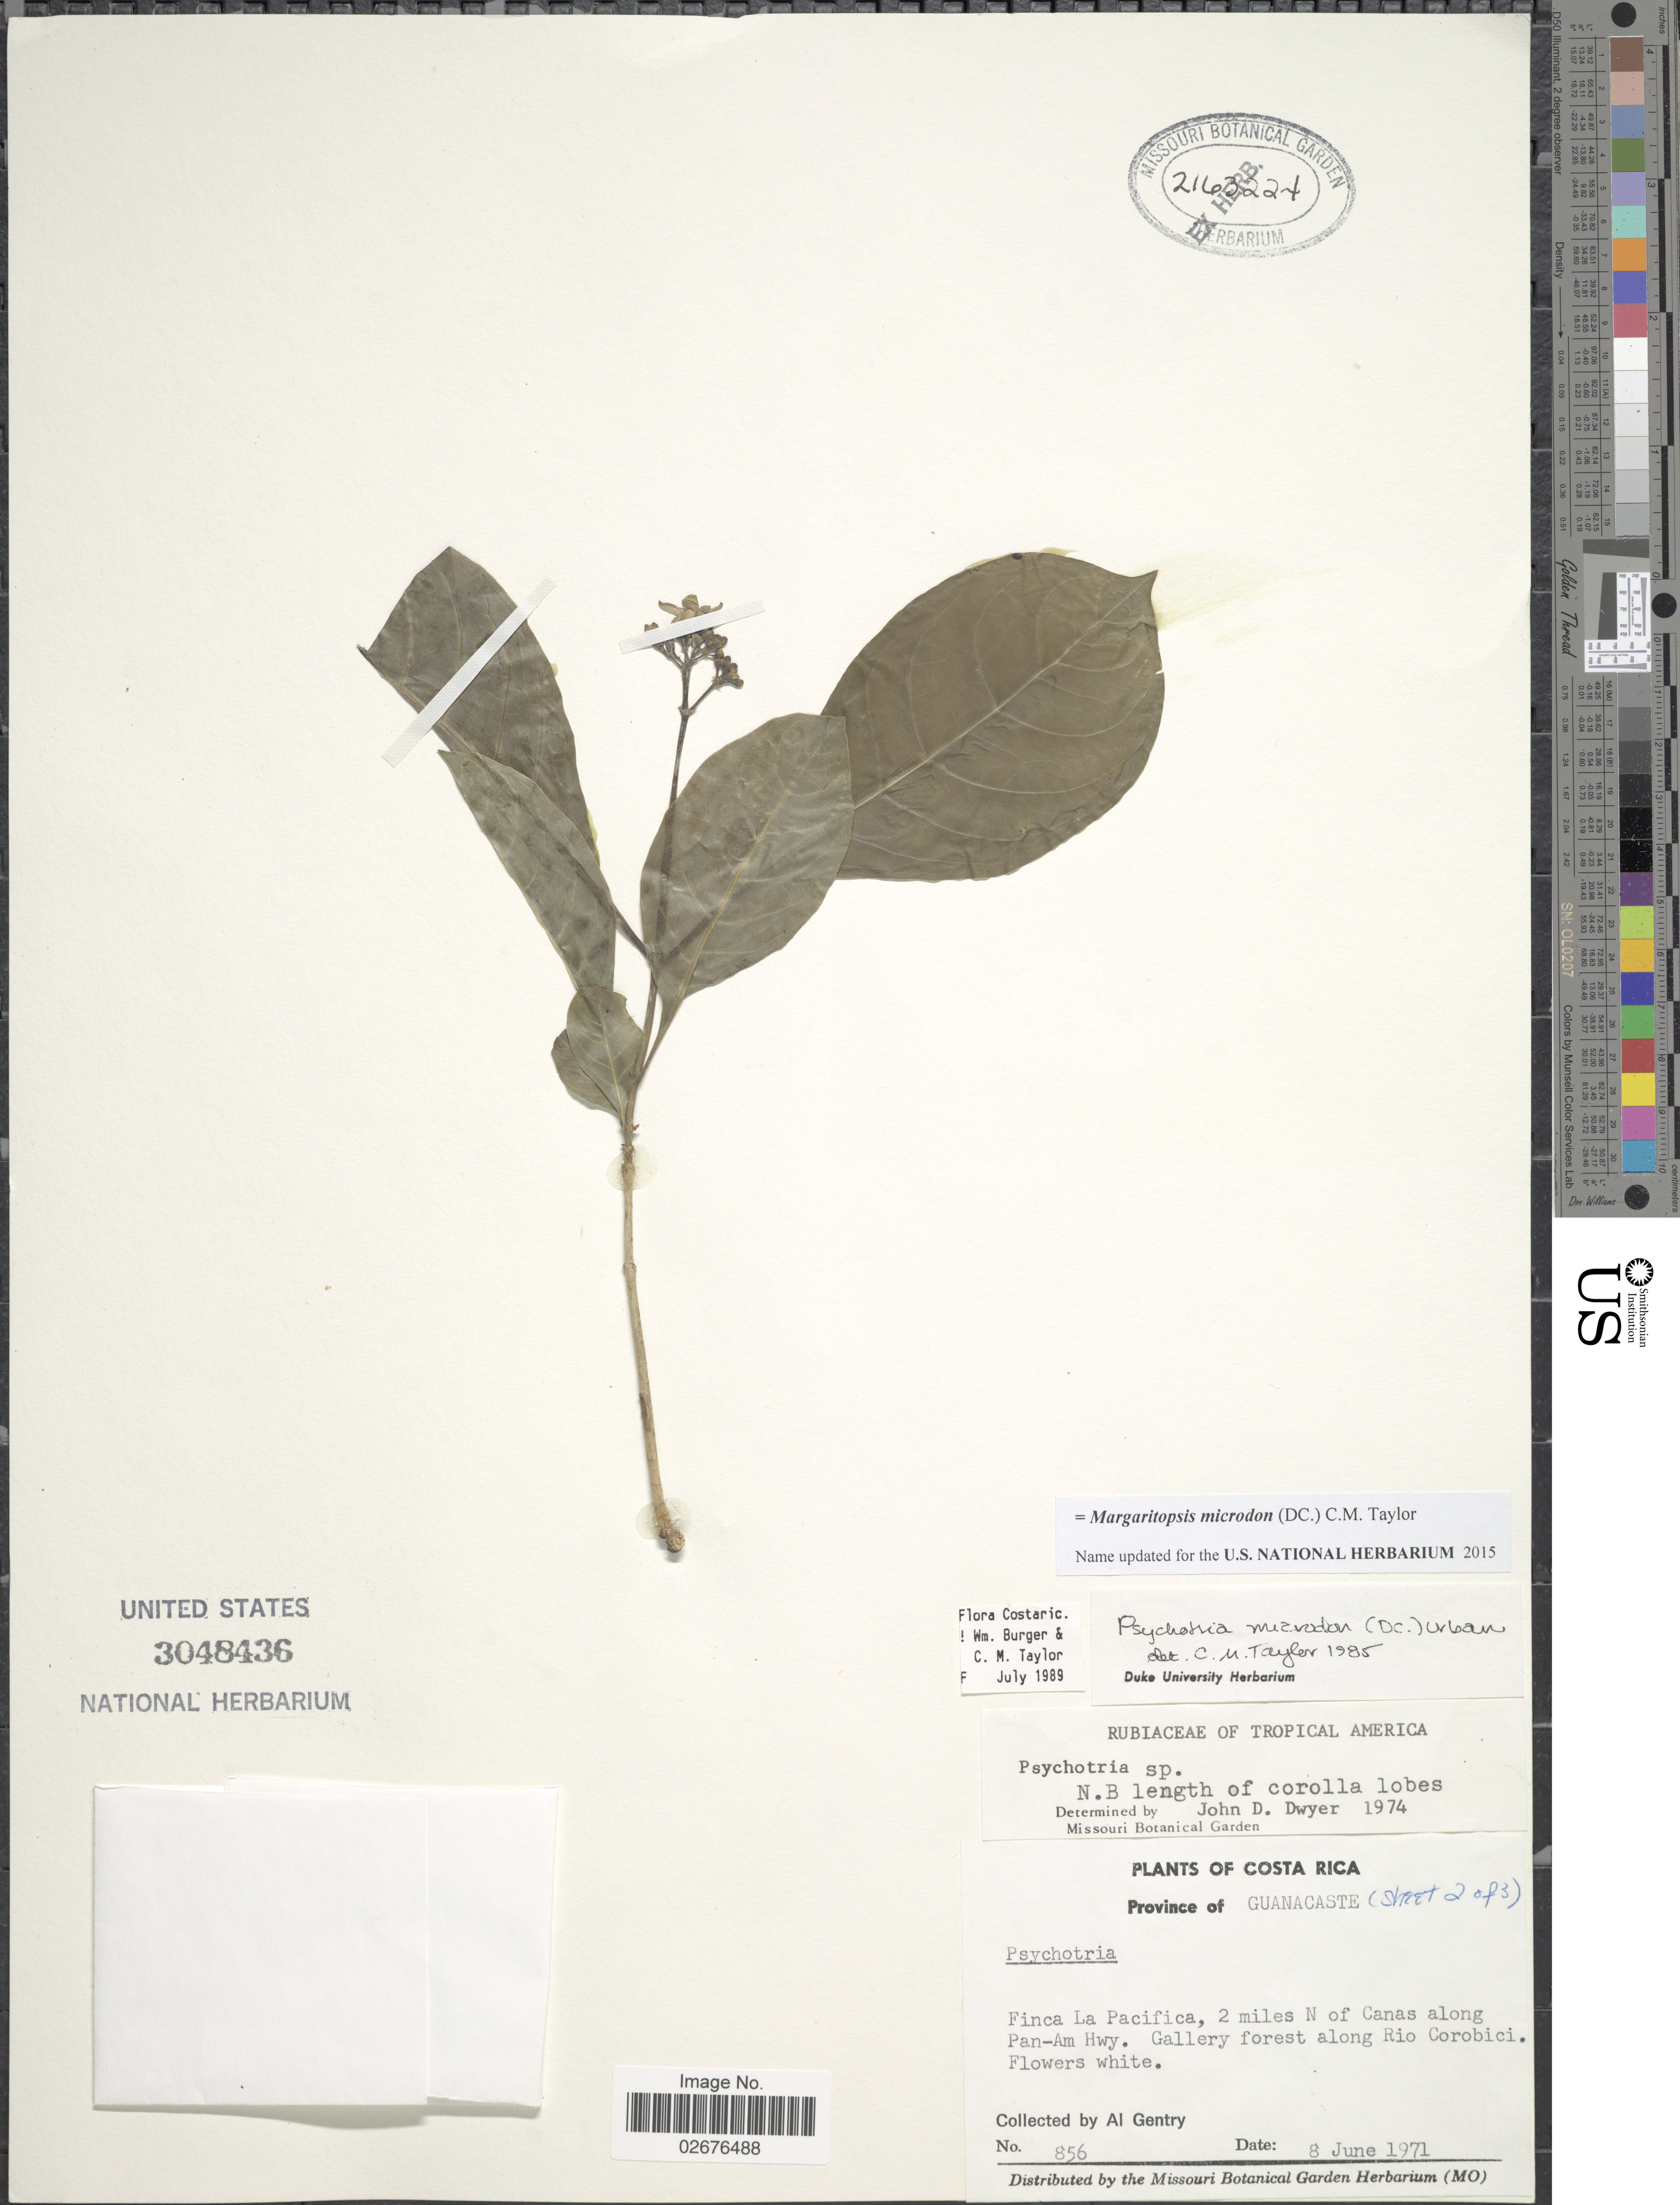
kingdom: Plantae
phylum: Tracheophyta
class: Magnoliopsida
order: Gentianales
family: Rubiaceae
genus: Margaritopsis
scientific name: Margaritopsis microdon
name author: (DC.) C.M. Taylor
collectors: A. H. Gentry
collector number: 856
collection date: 1971-06-08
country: Costa Rica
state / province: Guanacaste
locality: Finca La Pacifica, 2 miles N of Canas along Pan-Am Hwy, Gallery forest along Rio Corobici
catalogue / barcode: US 3048436